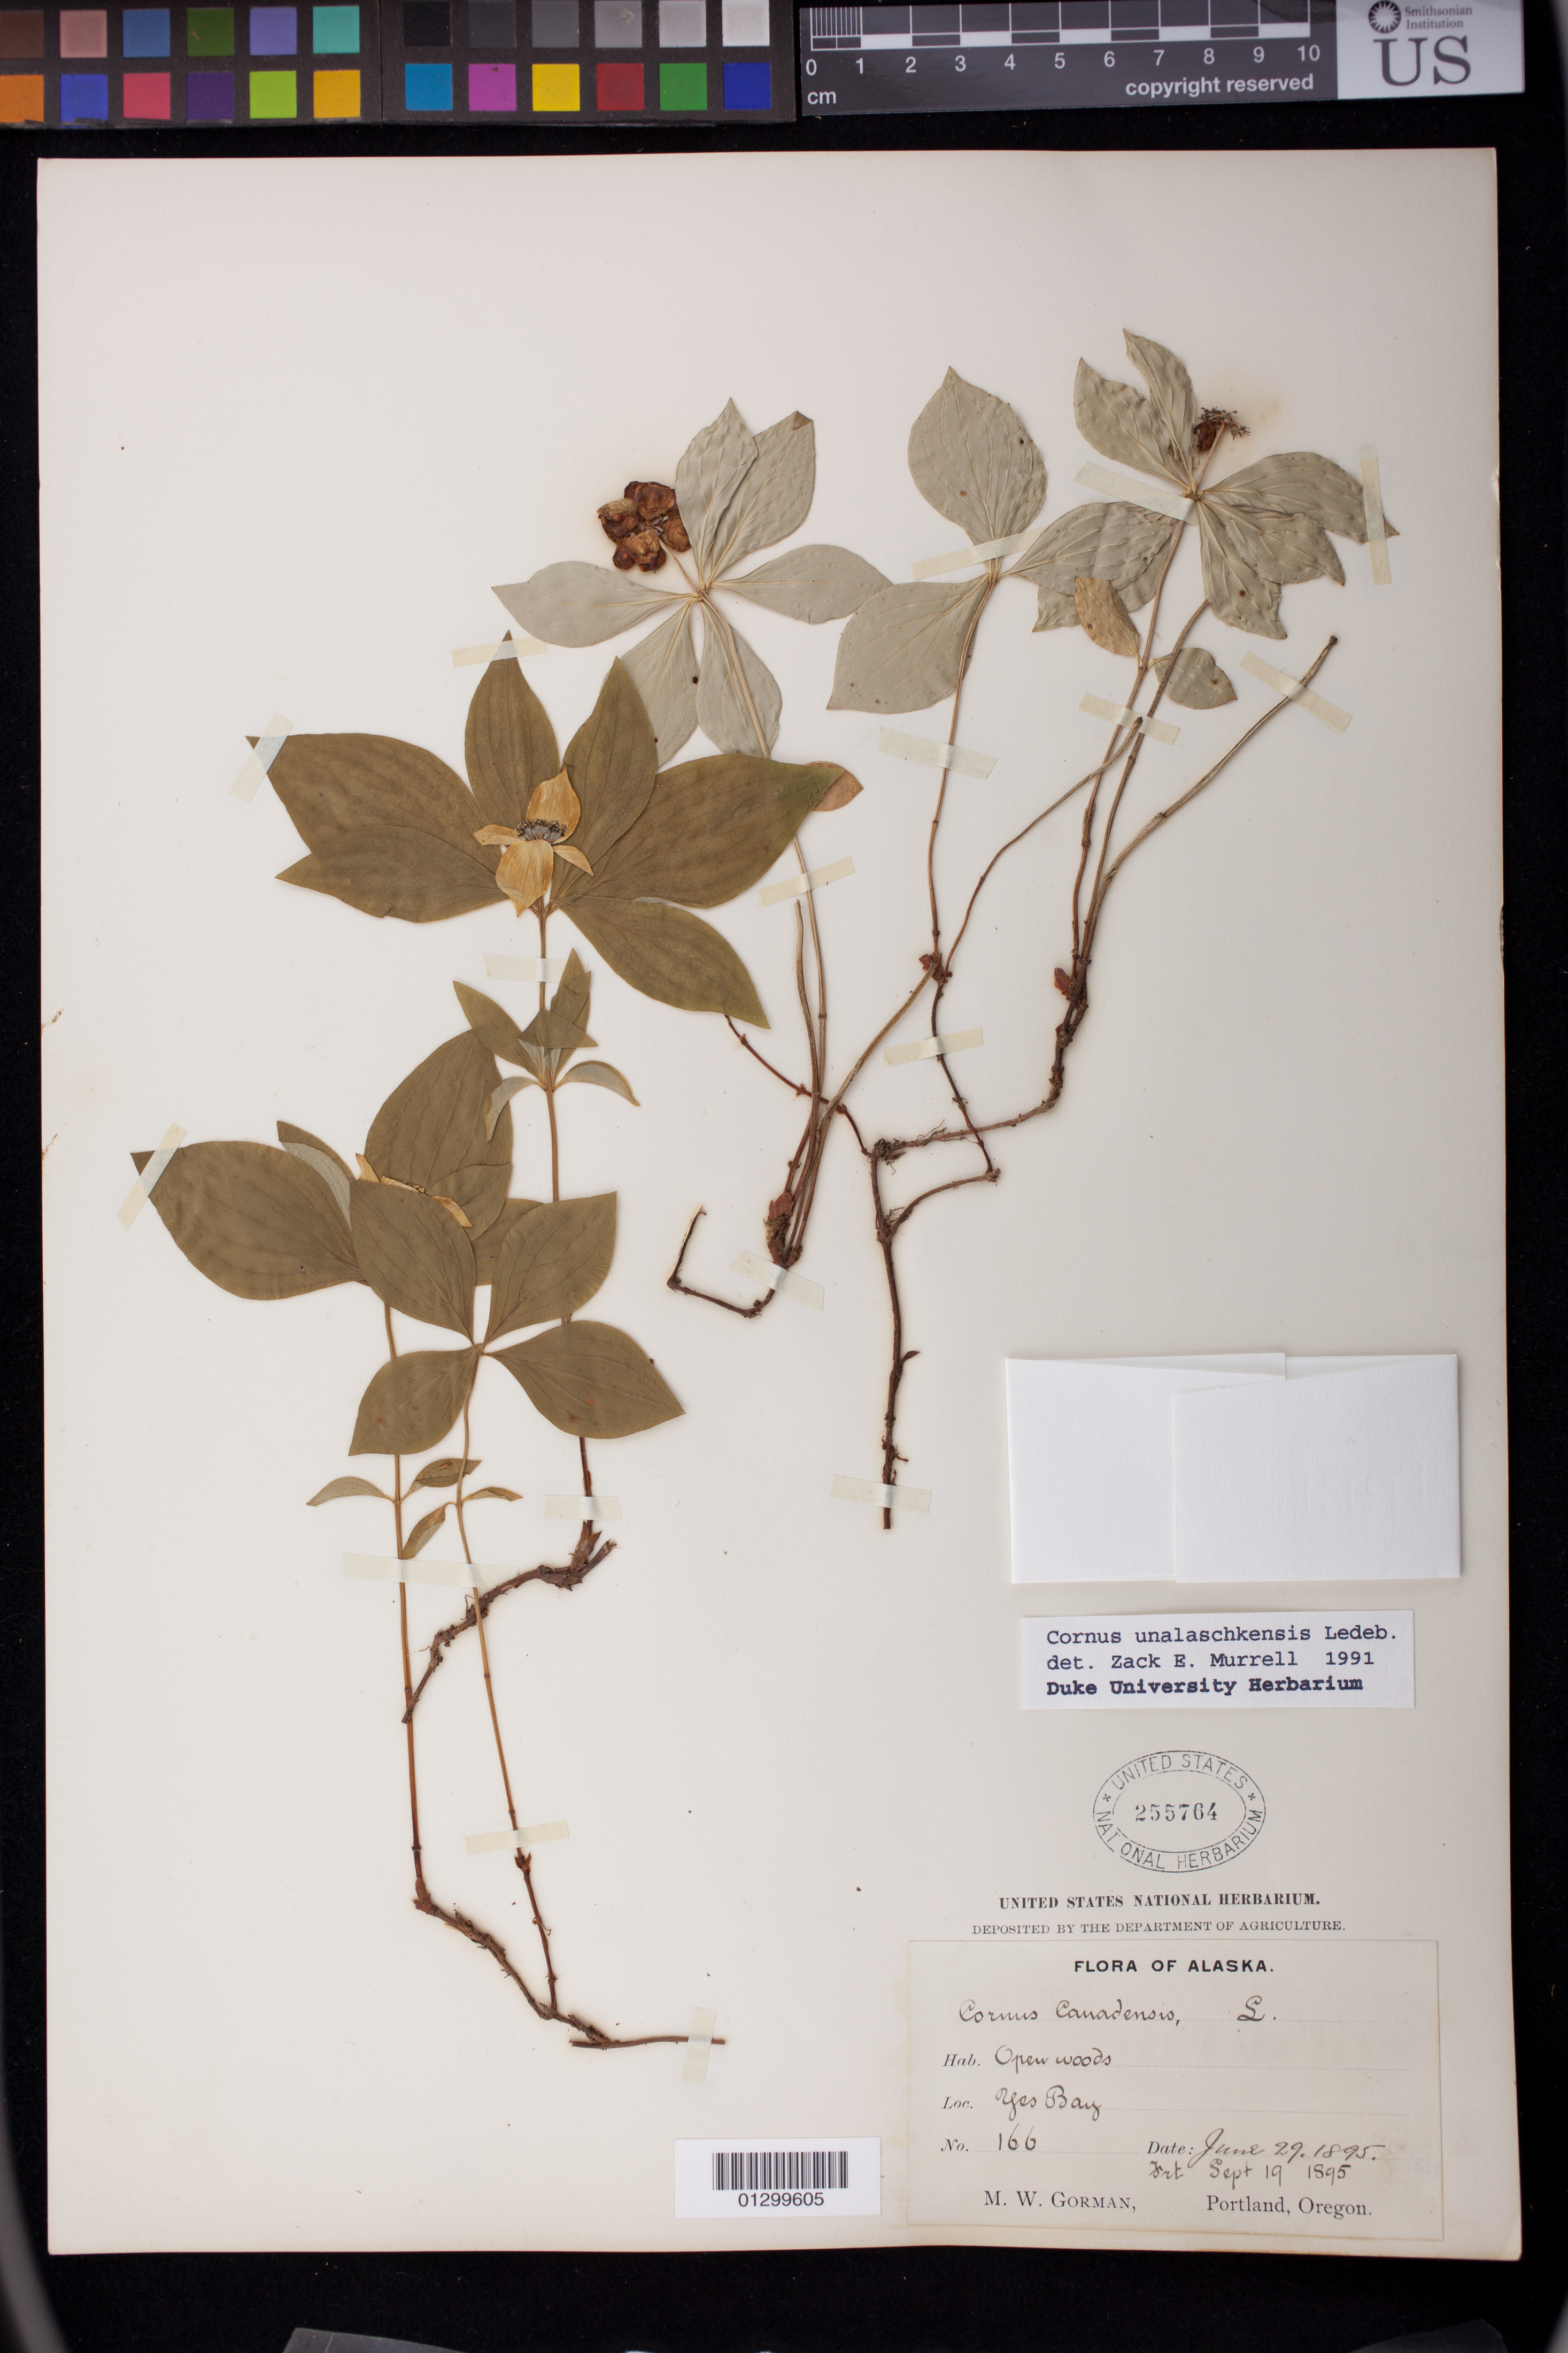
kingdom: Plantae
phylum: Tracheophyta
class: Magnoliopsida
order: Cornales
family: Cornaceae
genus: Cornus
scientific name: Cornus unalaschkensis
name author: Ledeb.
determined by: Murrell, Z. E.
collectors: M. W. Gorman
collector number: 166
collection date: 1895-06-29/1895-09-19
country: United States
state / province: Alaska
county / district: Ketchikan Gateway Borough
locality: Yes Bay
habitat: Open woods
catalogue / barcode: US 255764